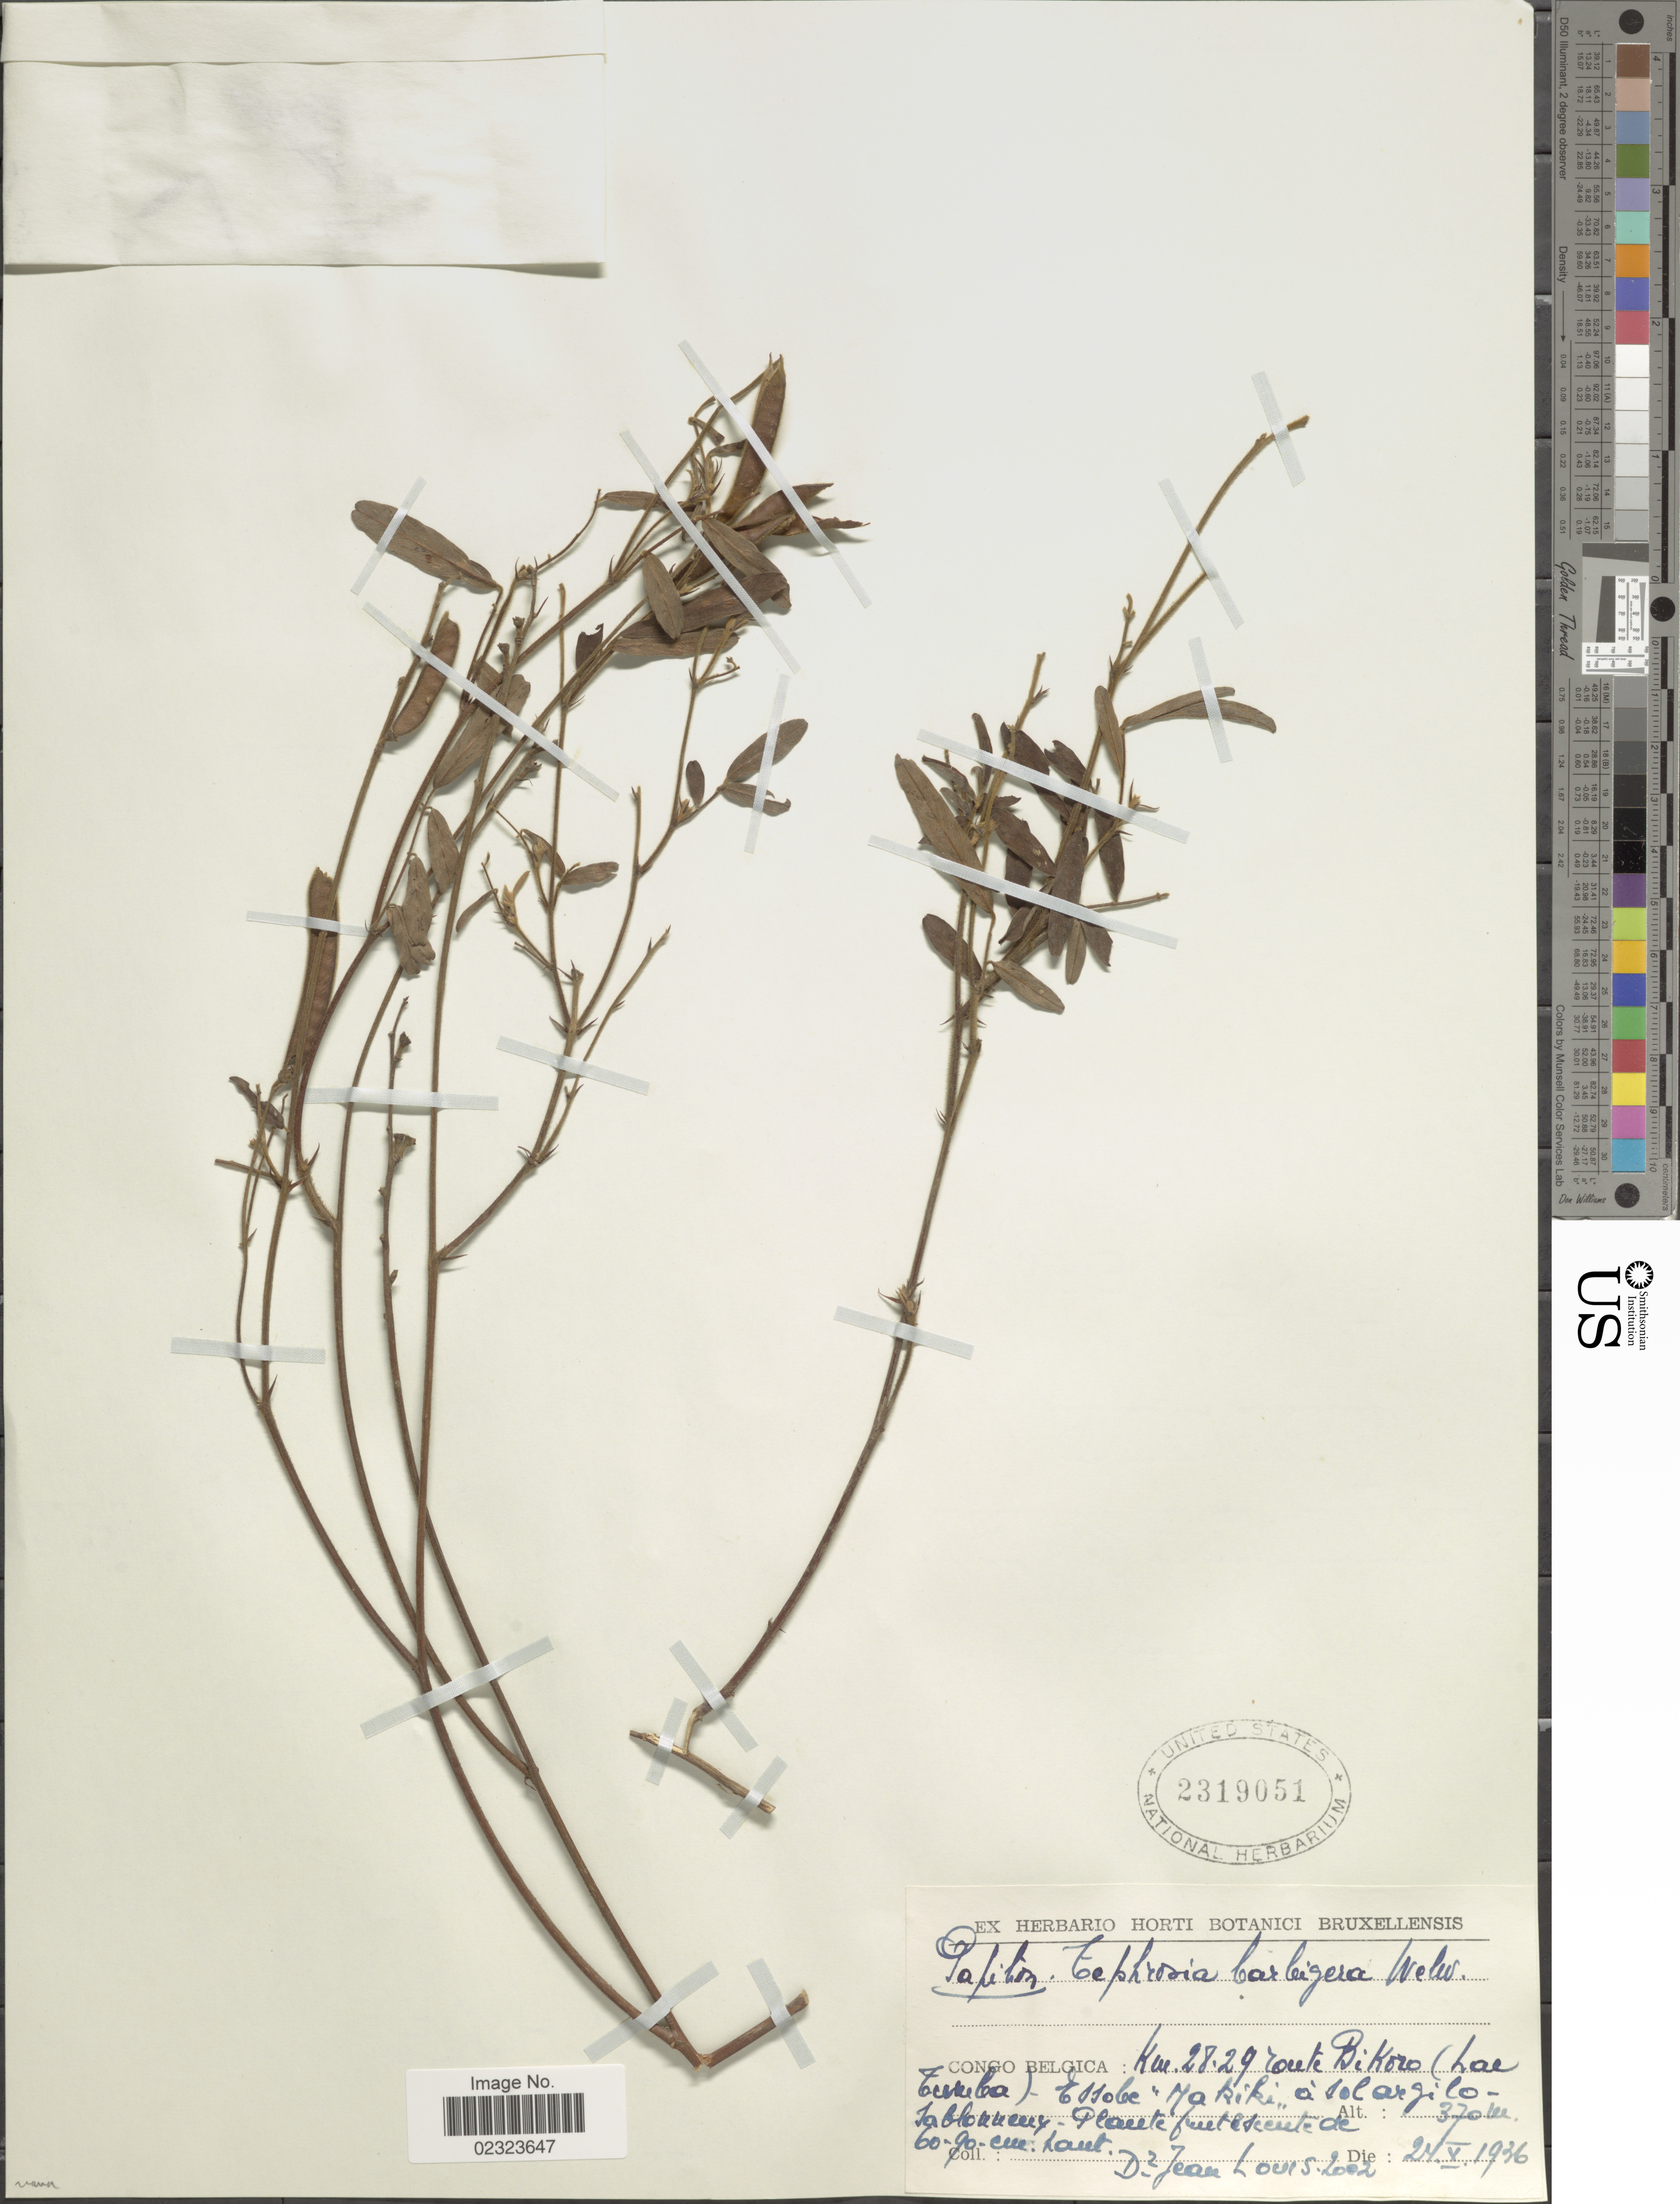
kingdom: Plantae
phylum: Tracheophyta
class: Magnoliopsida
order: Fabales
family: Fabaceae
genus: Tephrosia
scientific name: Tephrosia nana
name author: Kotschy ex Schweinf.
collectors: J. Louis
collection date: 1936-10-24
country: Congo, Democratic Republic of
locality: Congo Belgica: Km. 28-29 route Bikoro (Lac Tumba).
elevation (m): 370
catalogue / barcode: US 2319051